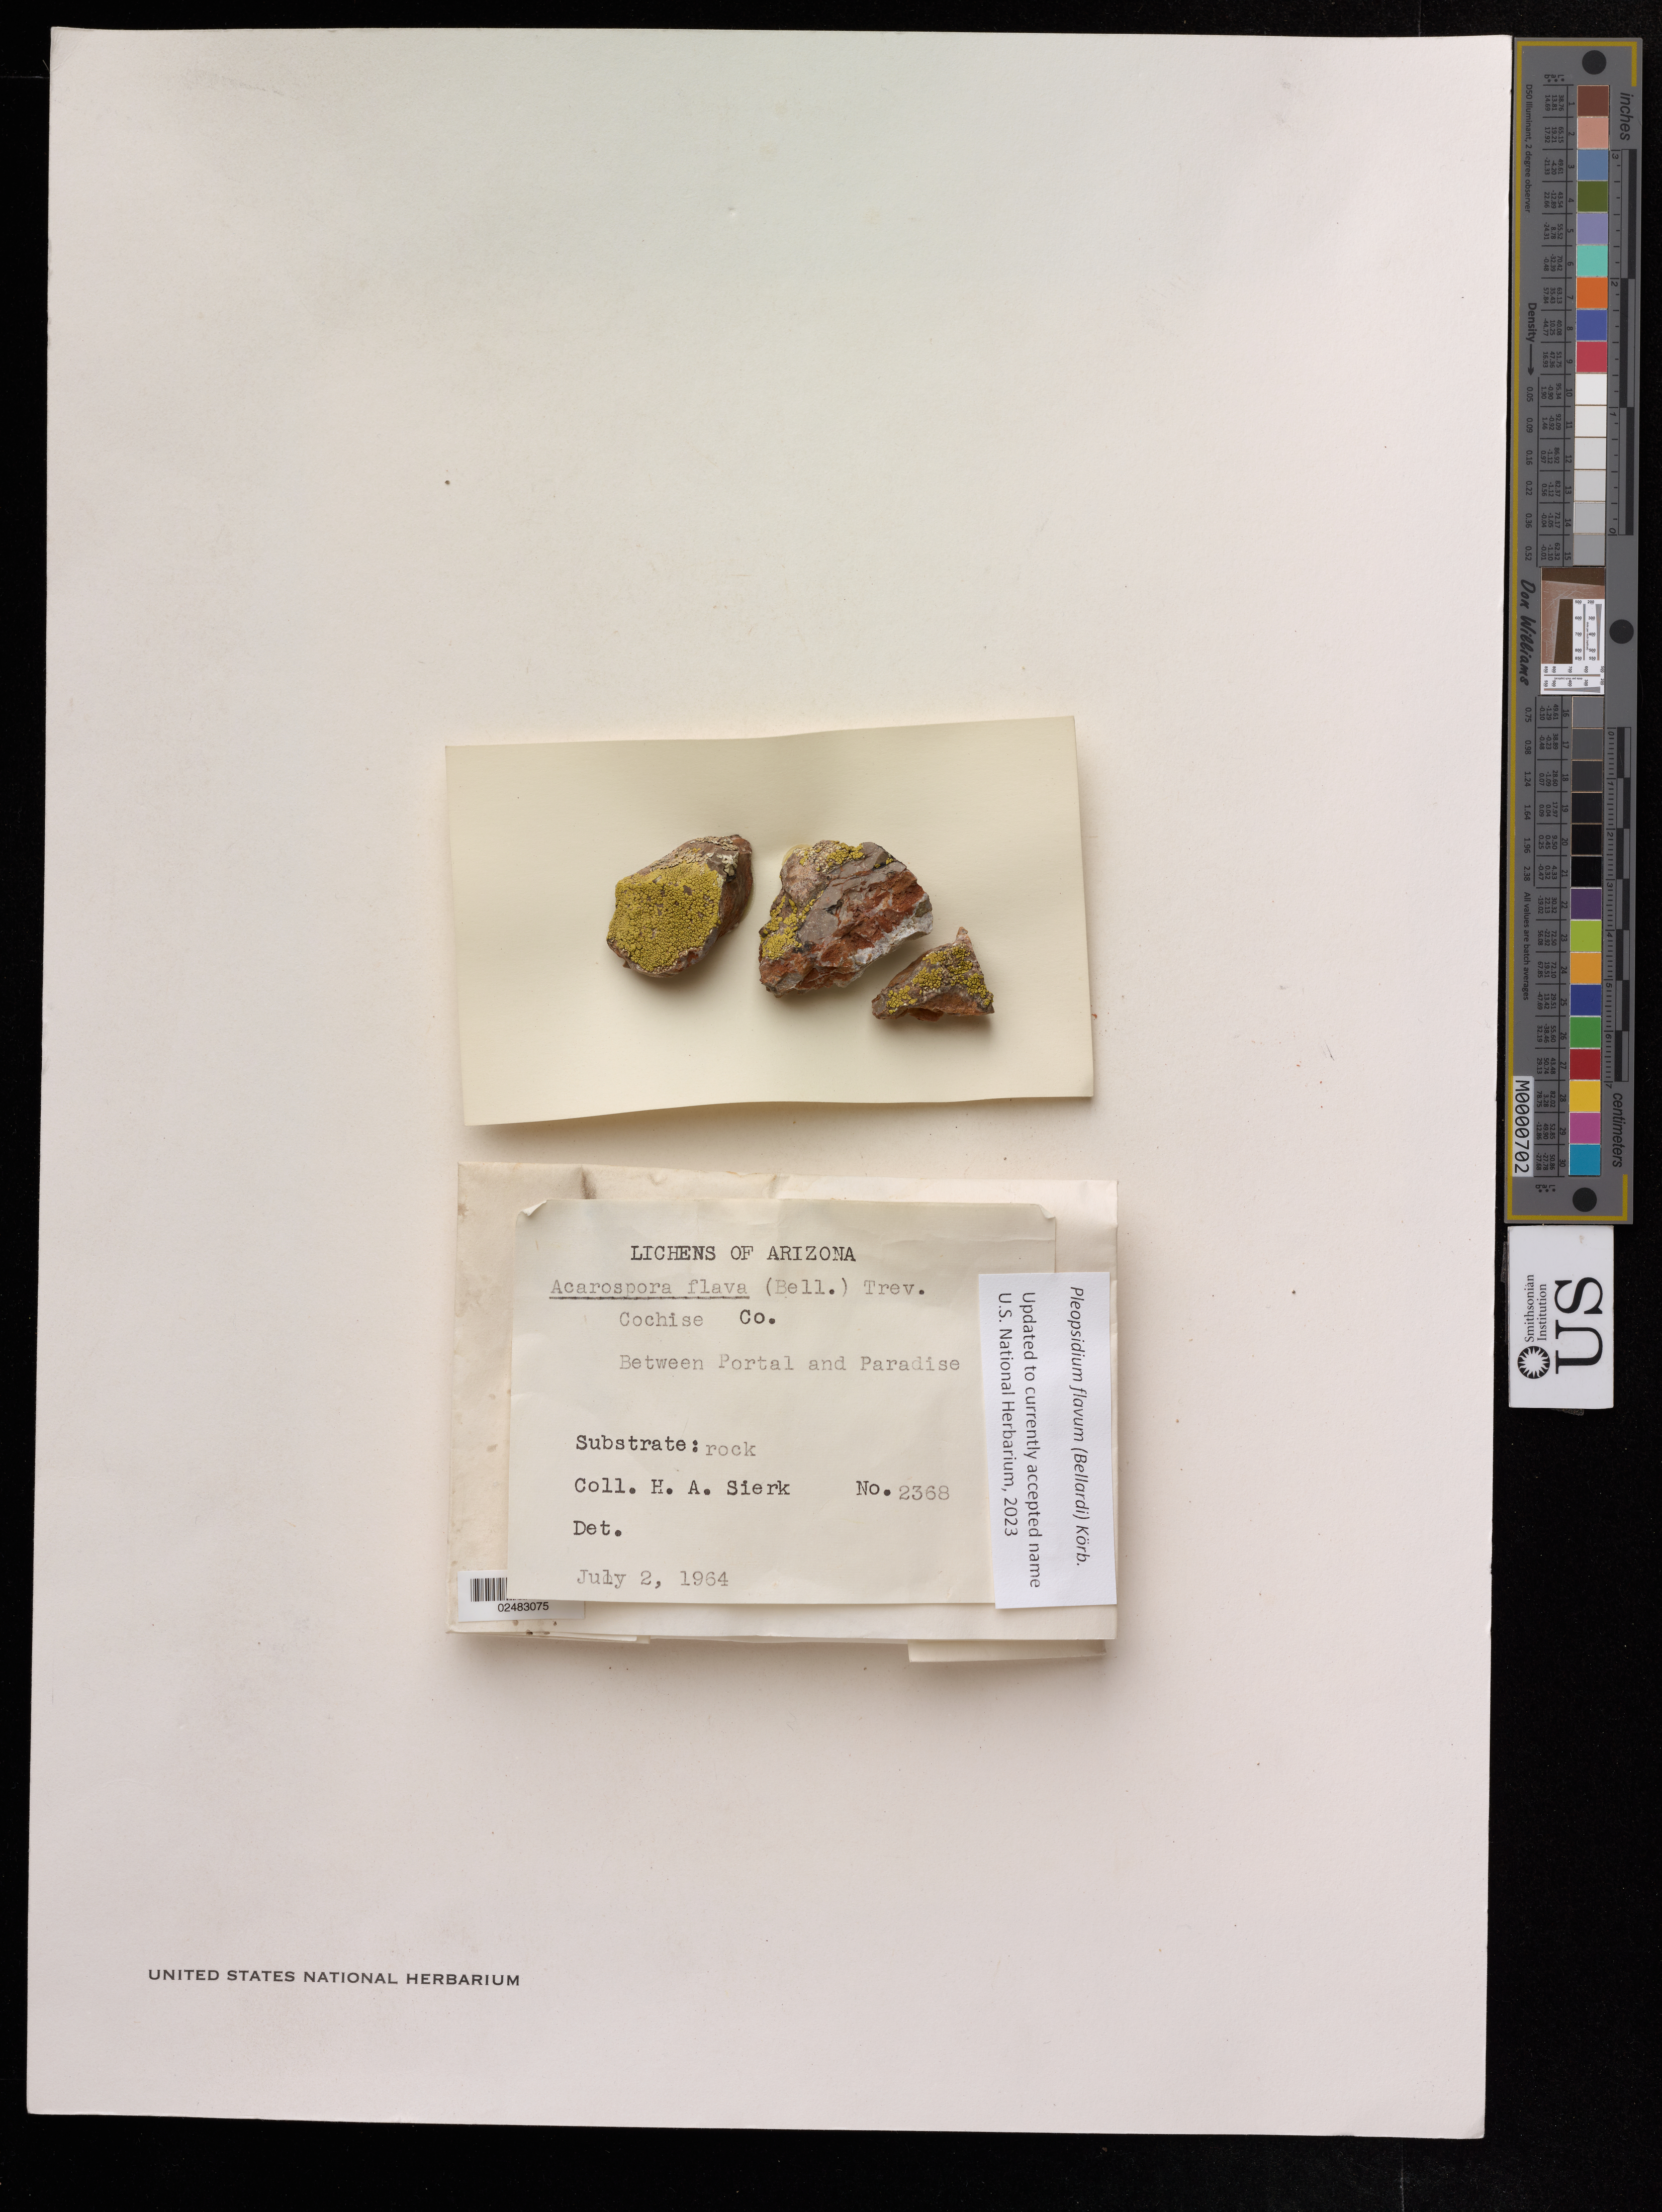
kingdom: Fungi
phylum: Ascomycota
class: Lecanoromycetes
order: Acarosporales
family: Acarosporaceae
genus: Pleopsidium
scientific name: Pleopsidium flavum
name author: (Trevis.) Körb.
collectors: H. Sierk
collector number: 2368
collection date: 1964-07-02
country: United States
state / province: Arizona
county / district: Cochise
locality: Between Portal and Paradise.